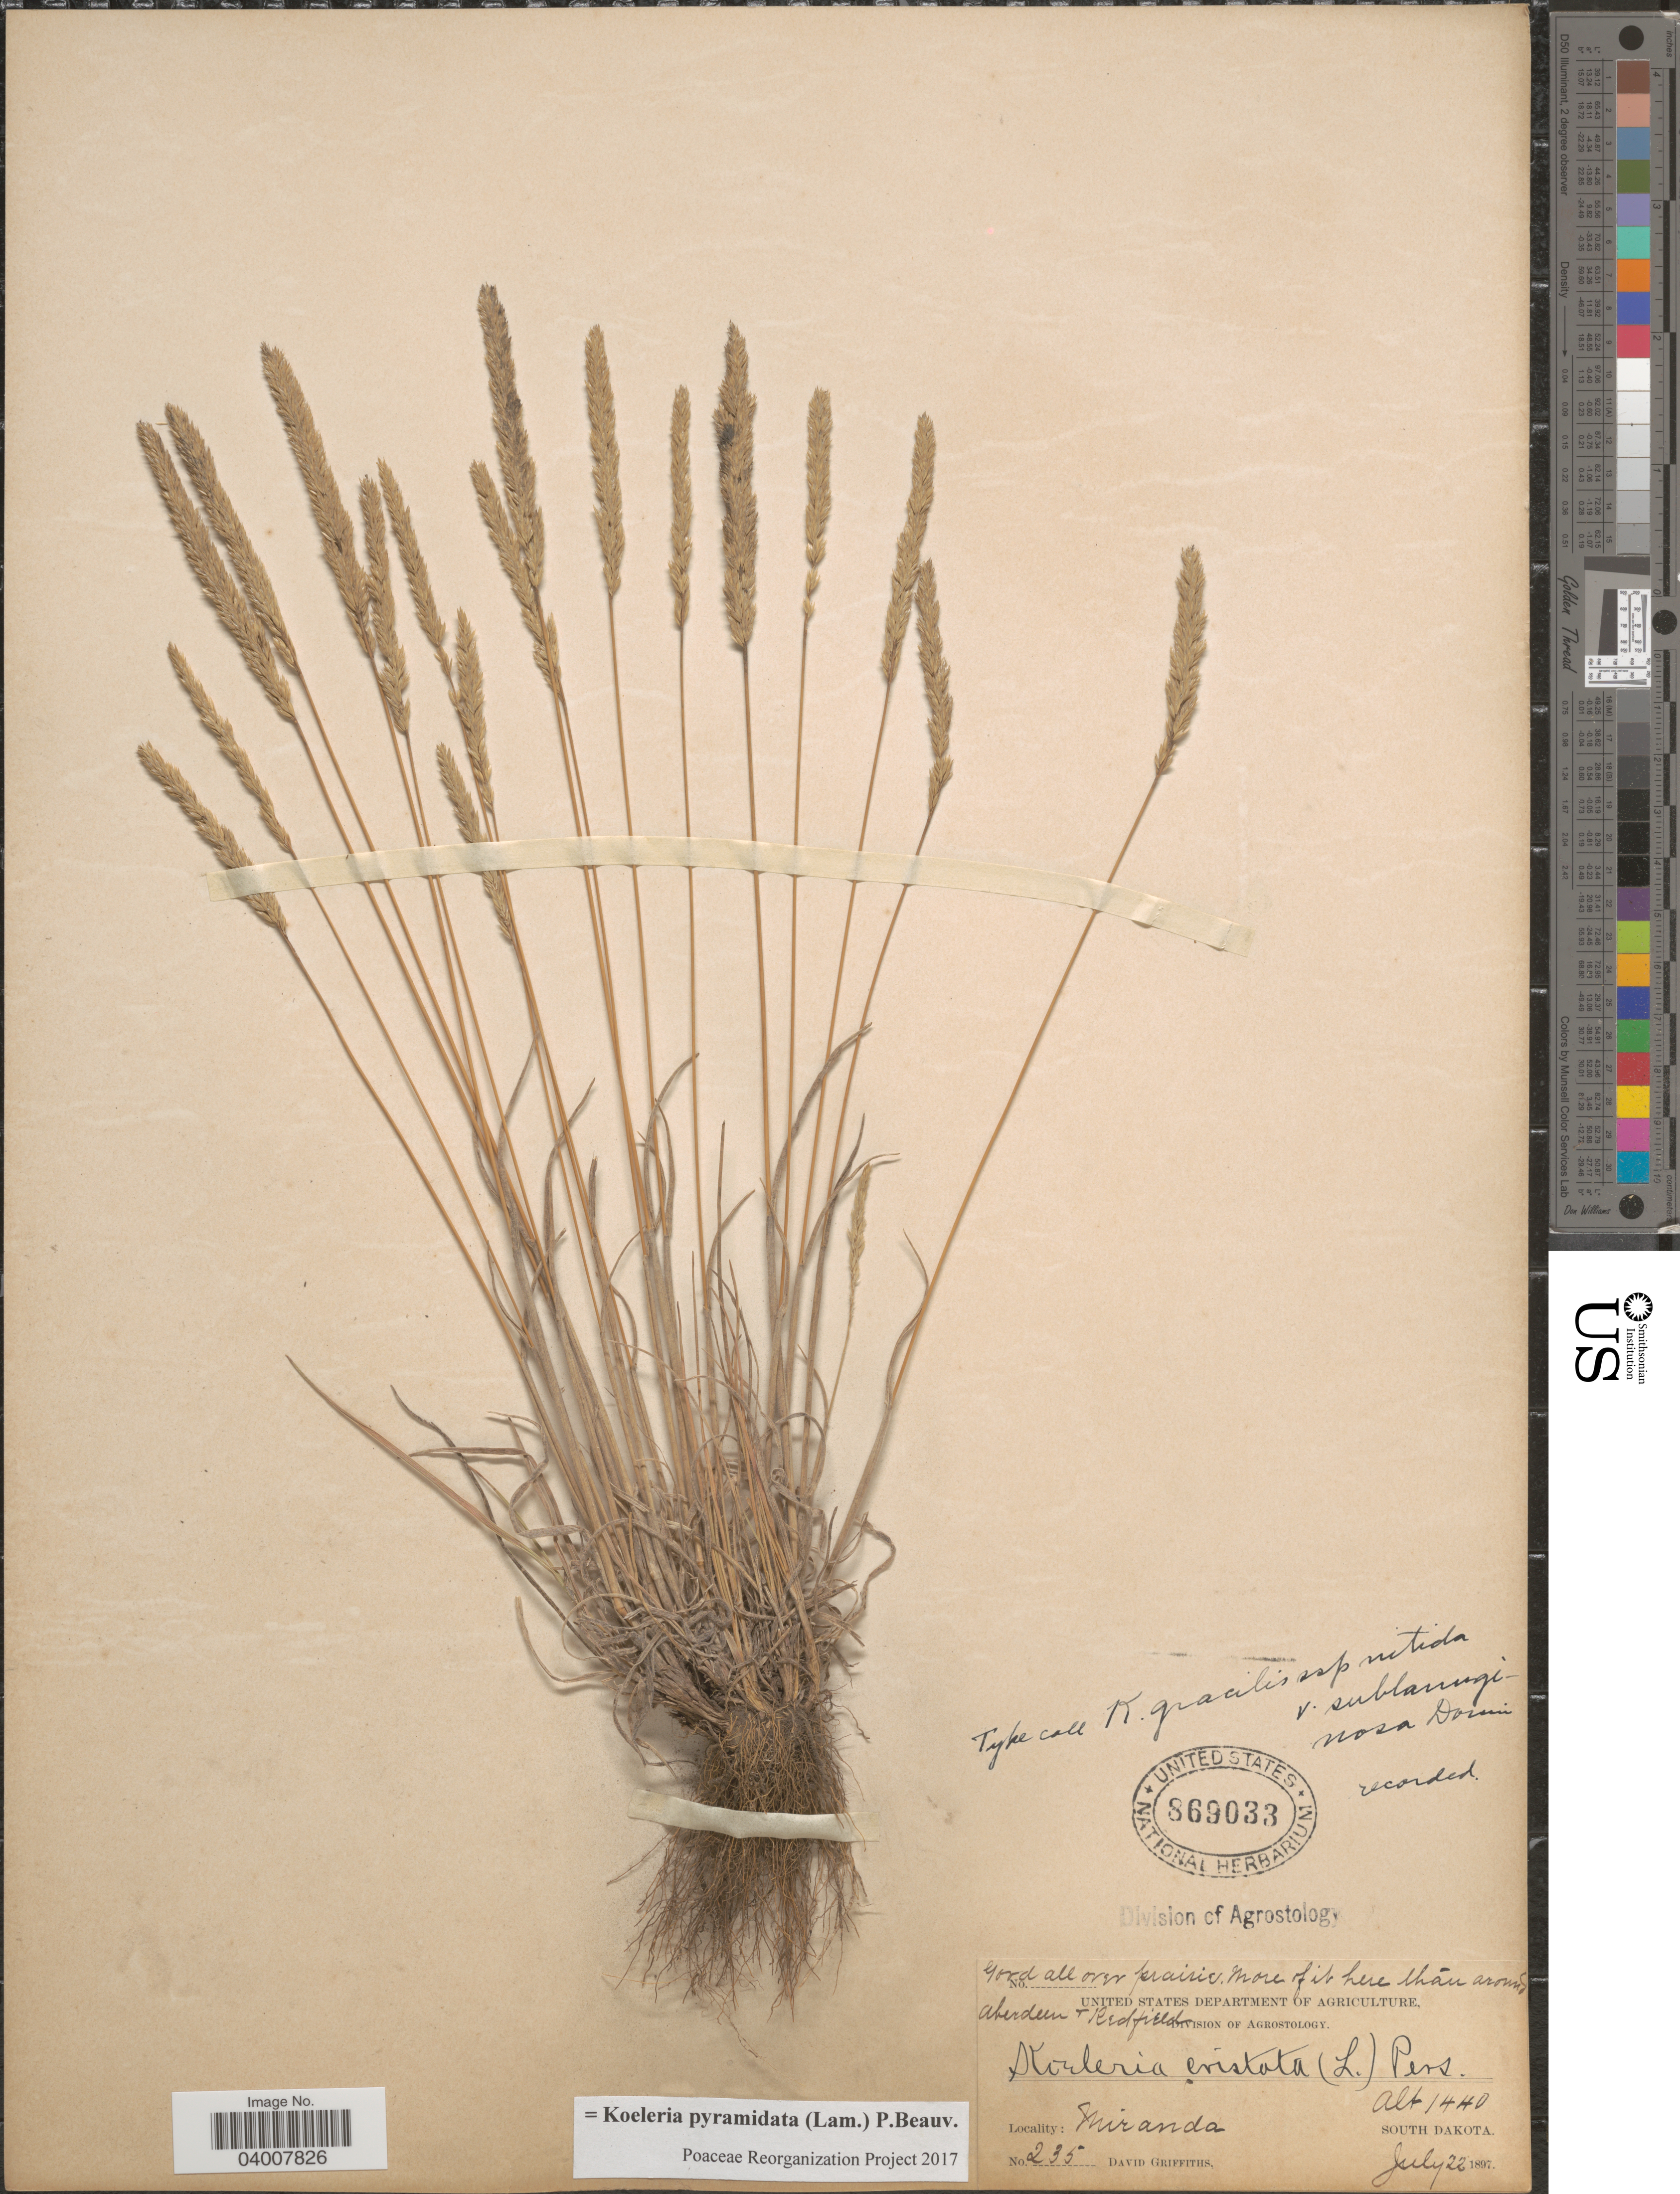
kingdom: Plantae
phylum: Tracheophyta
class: Liliopsida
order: Poales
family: Poaceae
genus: Koeleria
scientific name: Koeleria pyramidata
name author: (Lam.) P. Beauv.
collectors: D. Griffiths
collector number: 235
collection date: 1897-07-22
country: United States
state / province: South Dakota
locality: Miranda.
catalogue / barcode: US 869033